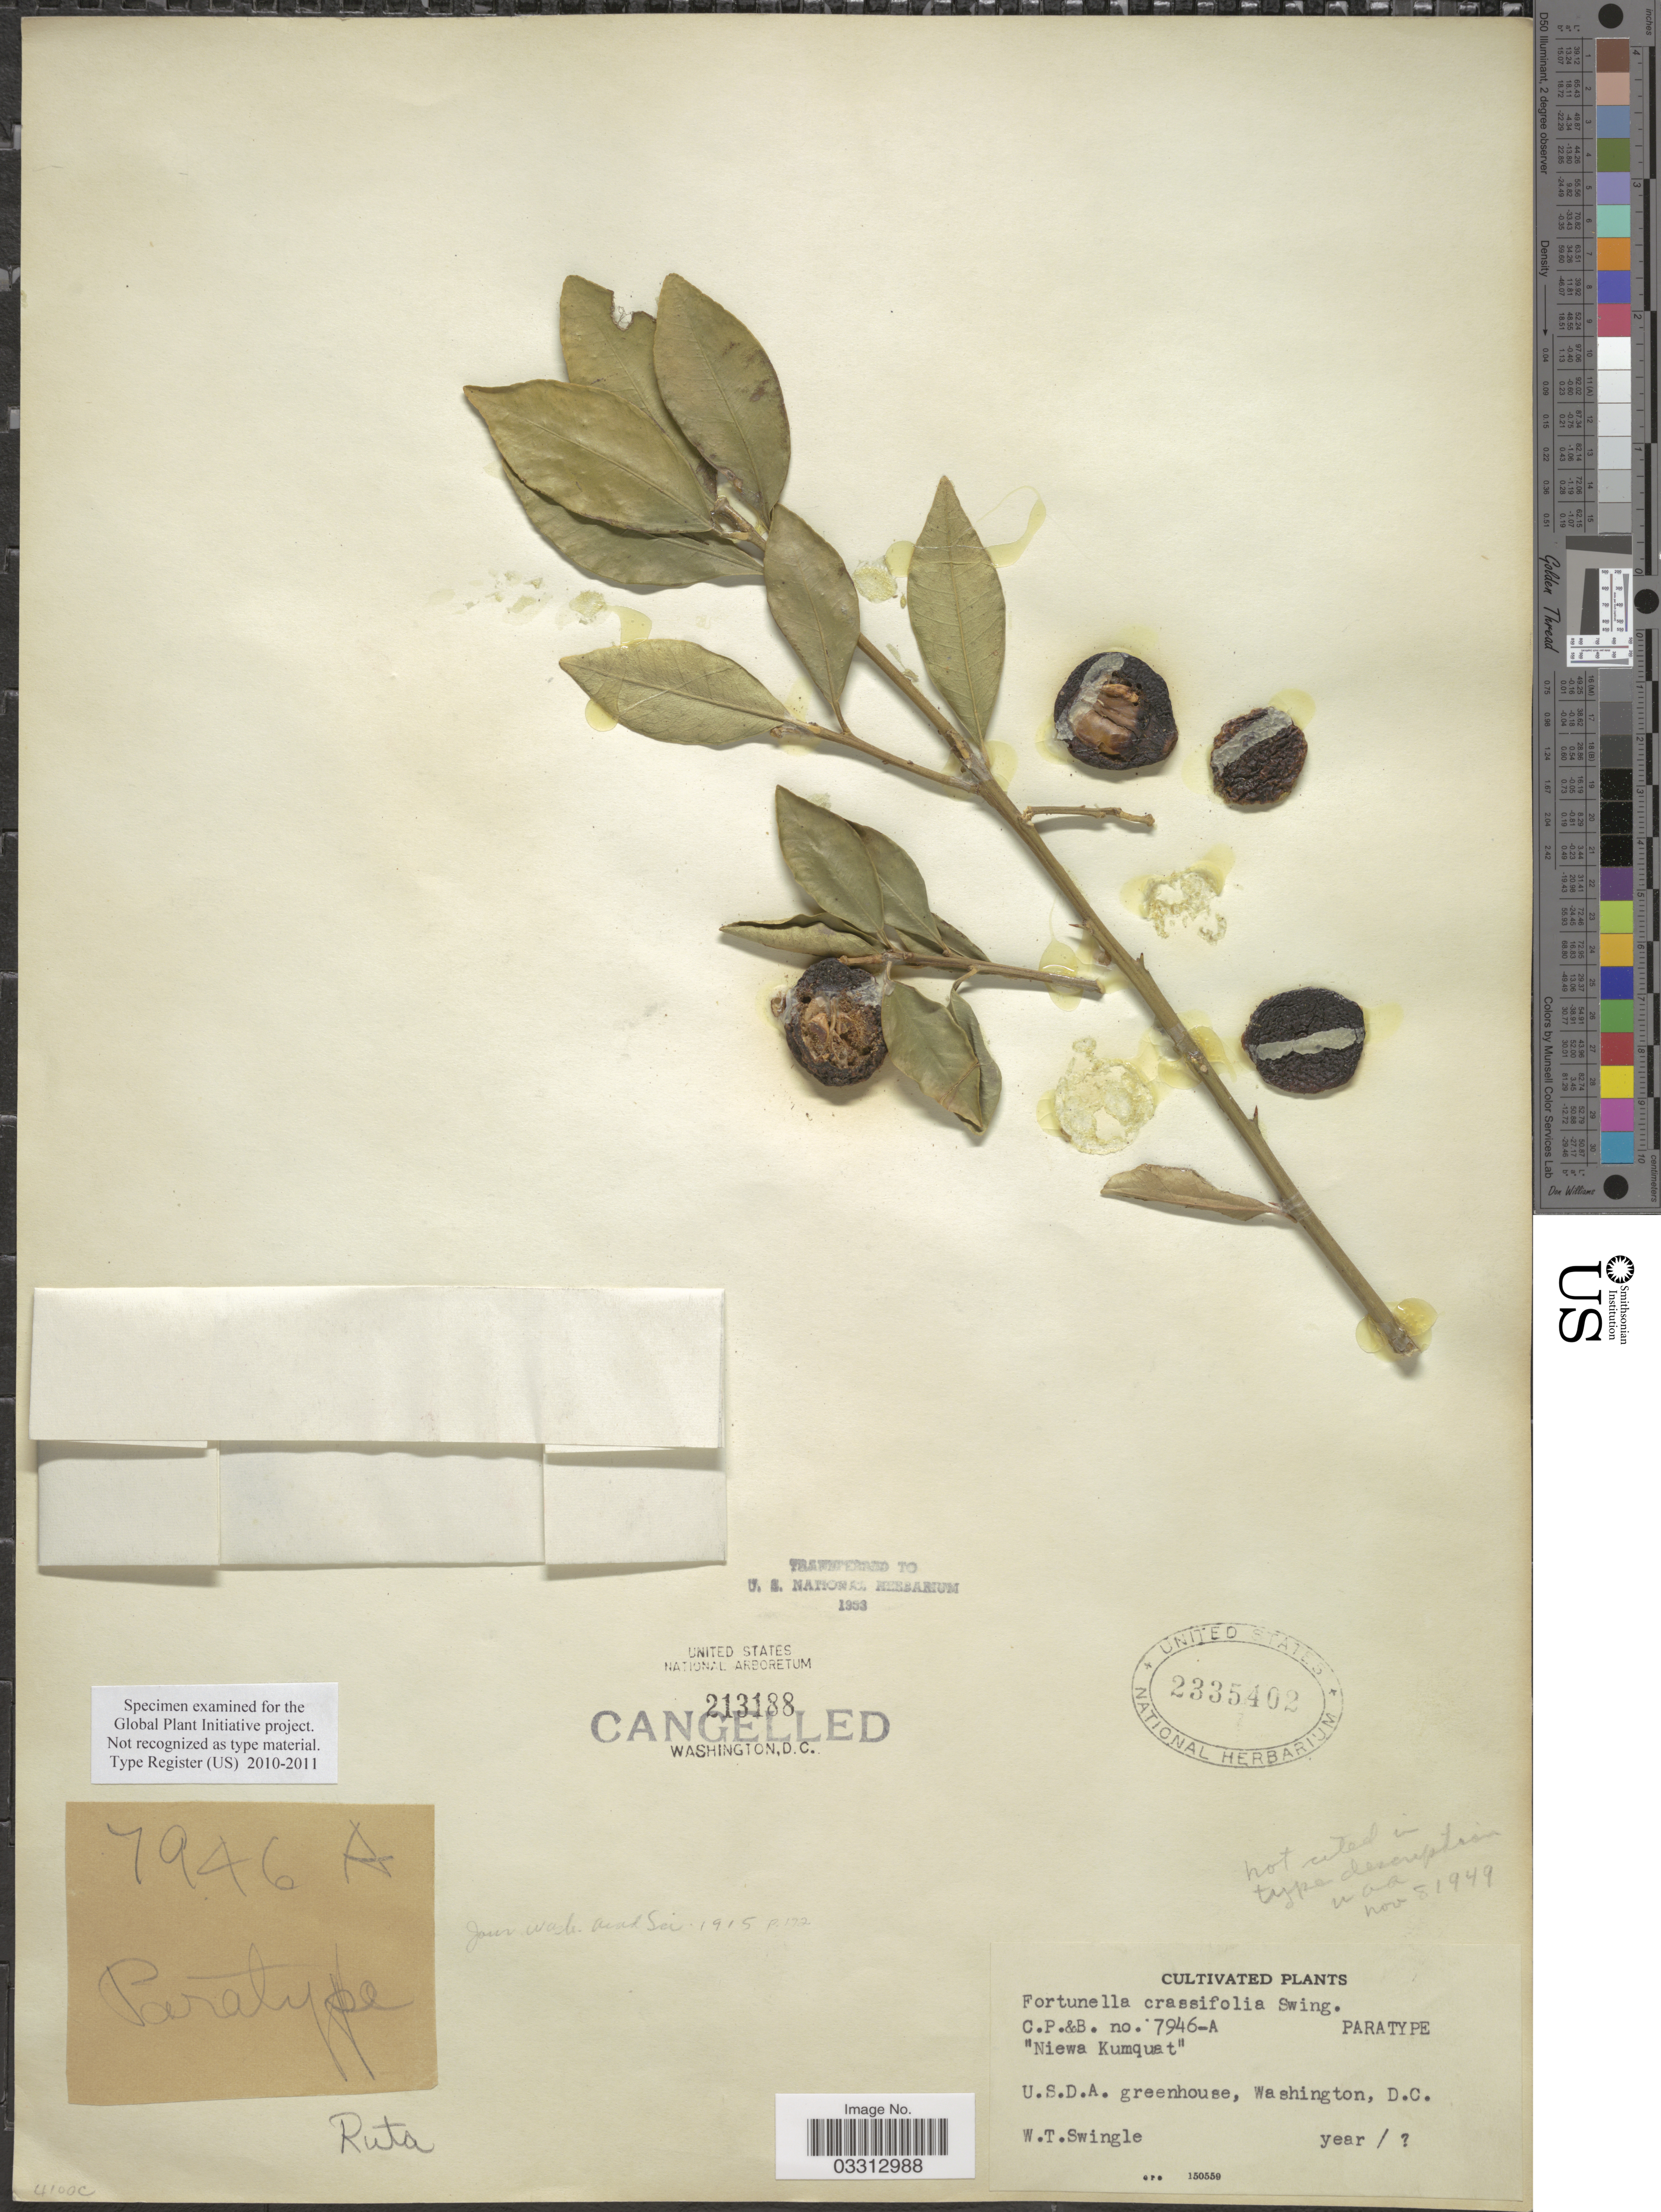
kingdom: Plantae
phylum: Tracheophyta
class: Magnoliopsida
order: Sapindales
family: Rutaceae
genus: Citrus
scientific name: Citrus japonica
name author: Thunb.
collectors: W. T. Swingle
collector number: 7946-A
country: United States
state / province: District of Columbia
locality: U.S.D.A. greenhouse, Washington, D.C.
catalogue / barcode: US 2335402